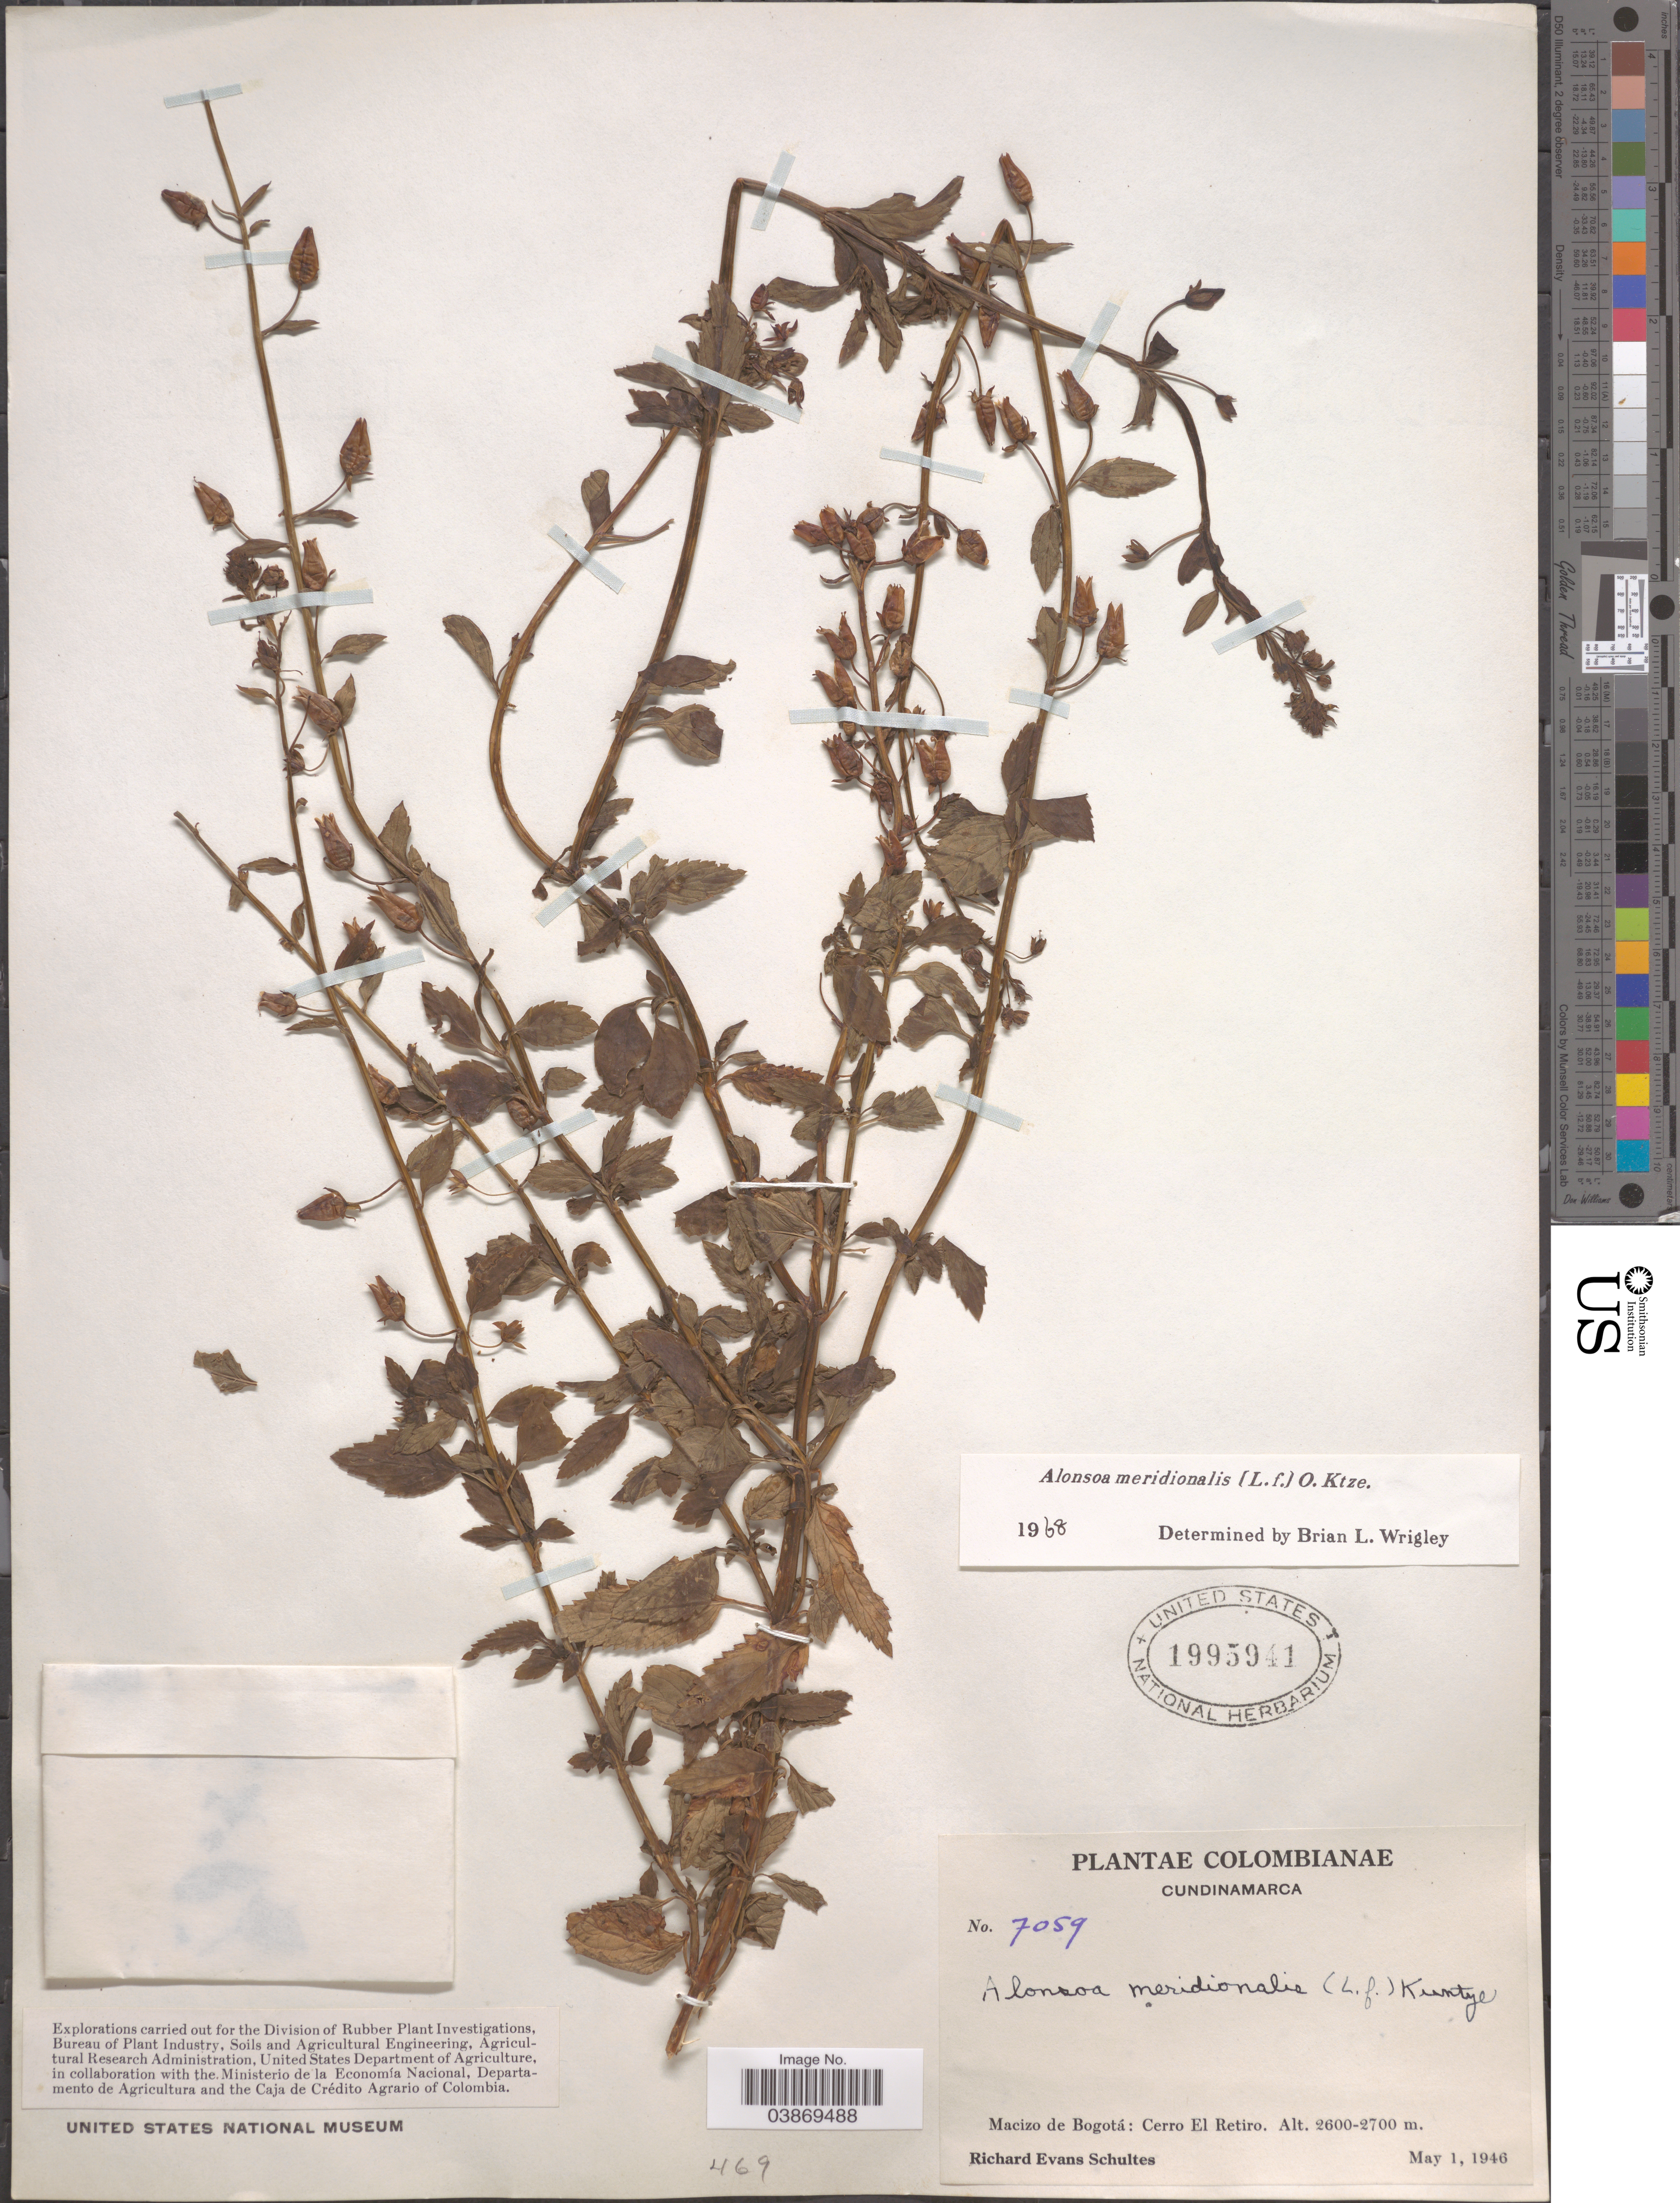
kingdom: Plantae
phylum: Tracheophyta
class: Magnoliopsida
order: Lamiales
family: Scrophulariaceae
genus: Alonsoa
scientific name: Alonsoa meridionalis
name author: (L. f.) Kuntze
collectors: R. E. Schultes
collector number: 7059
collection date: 1946-05-01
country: Colombia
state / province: Cundinamarca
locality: Macizo de Bogotá: Cerro El Retiro.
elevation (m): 2600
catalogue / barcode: US 1995941